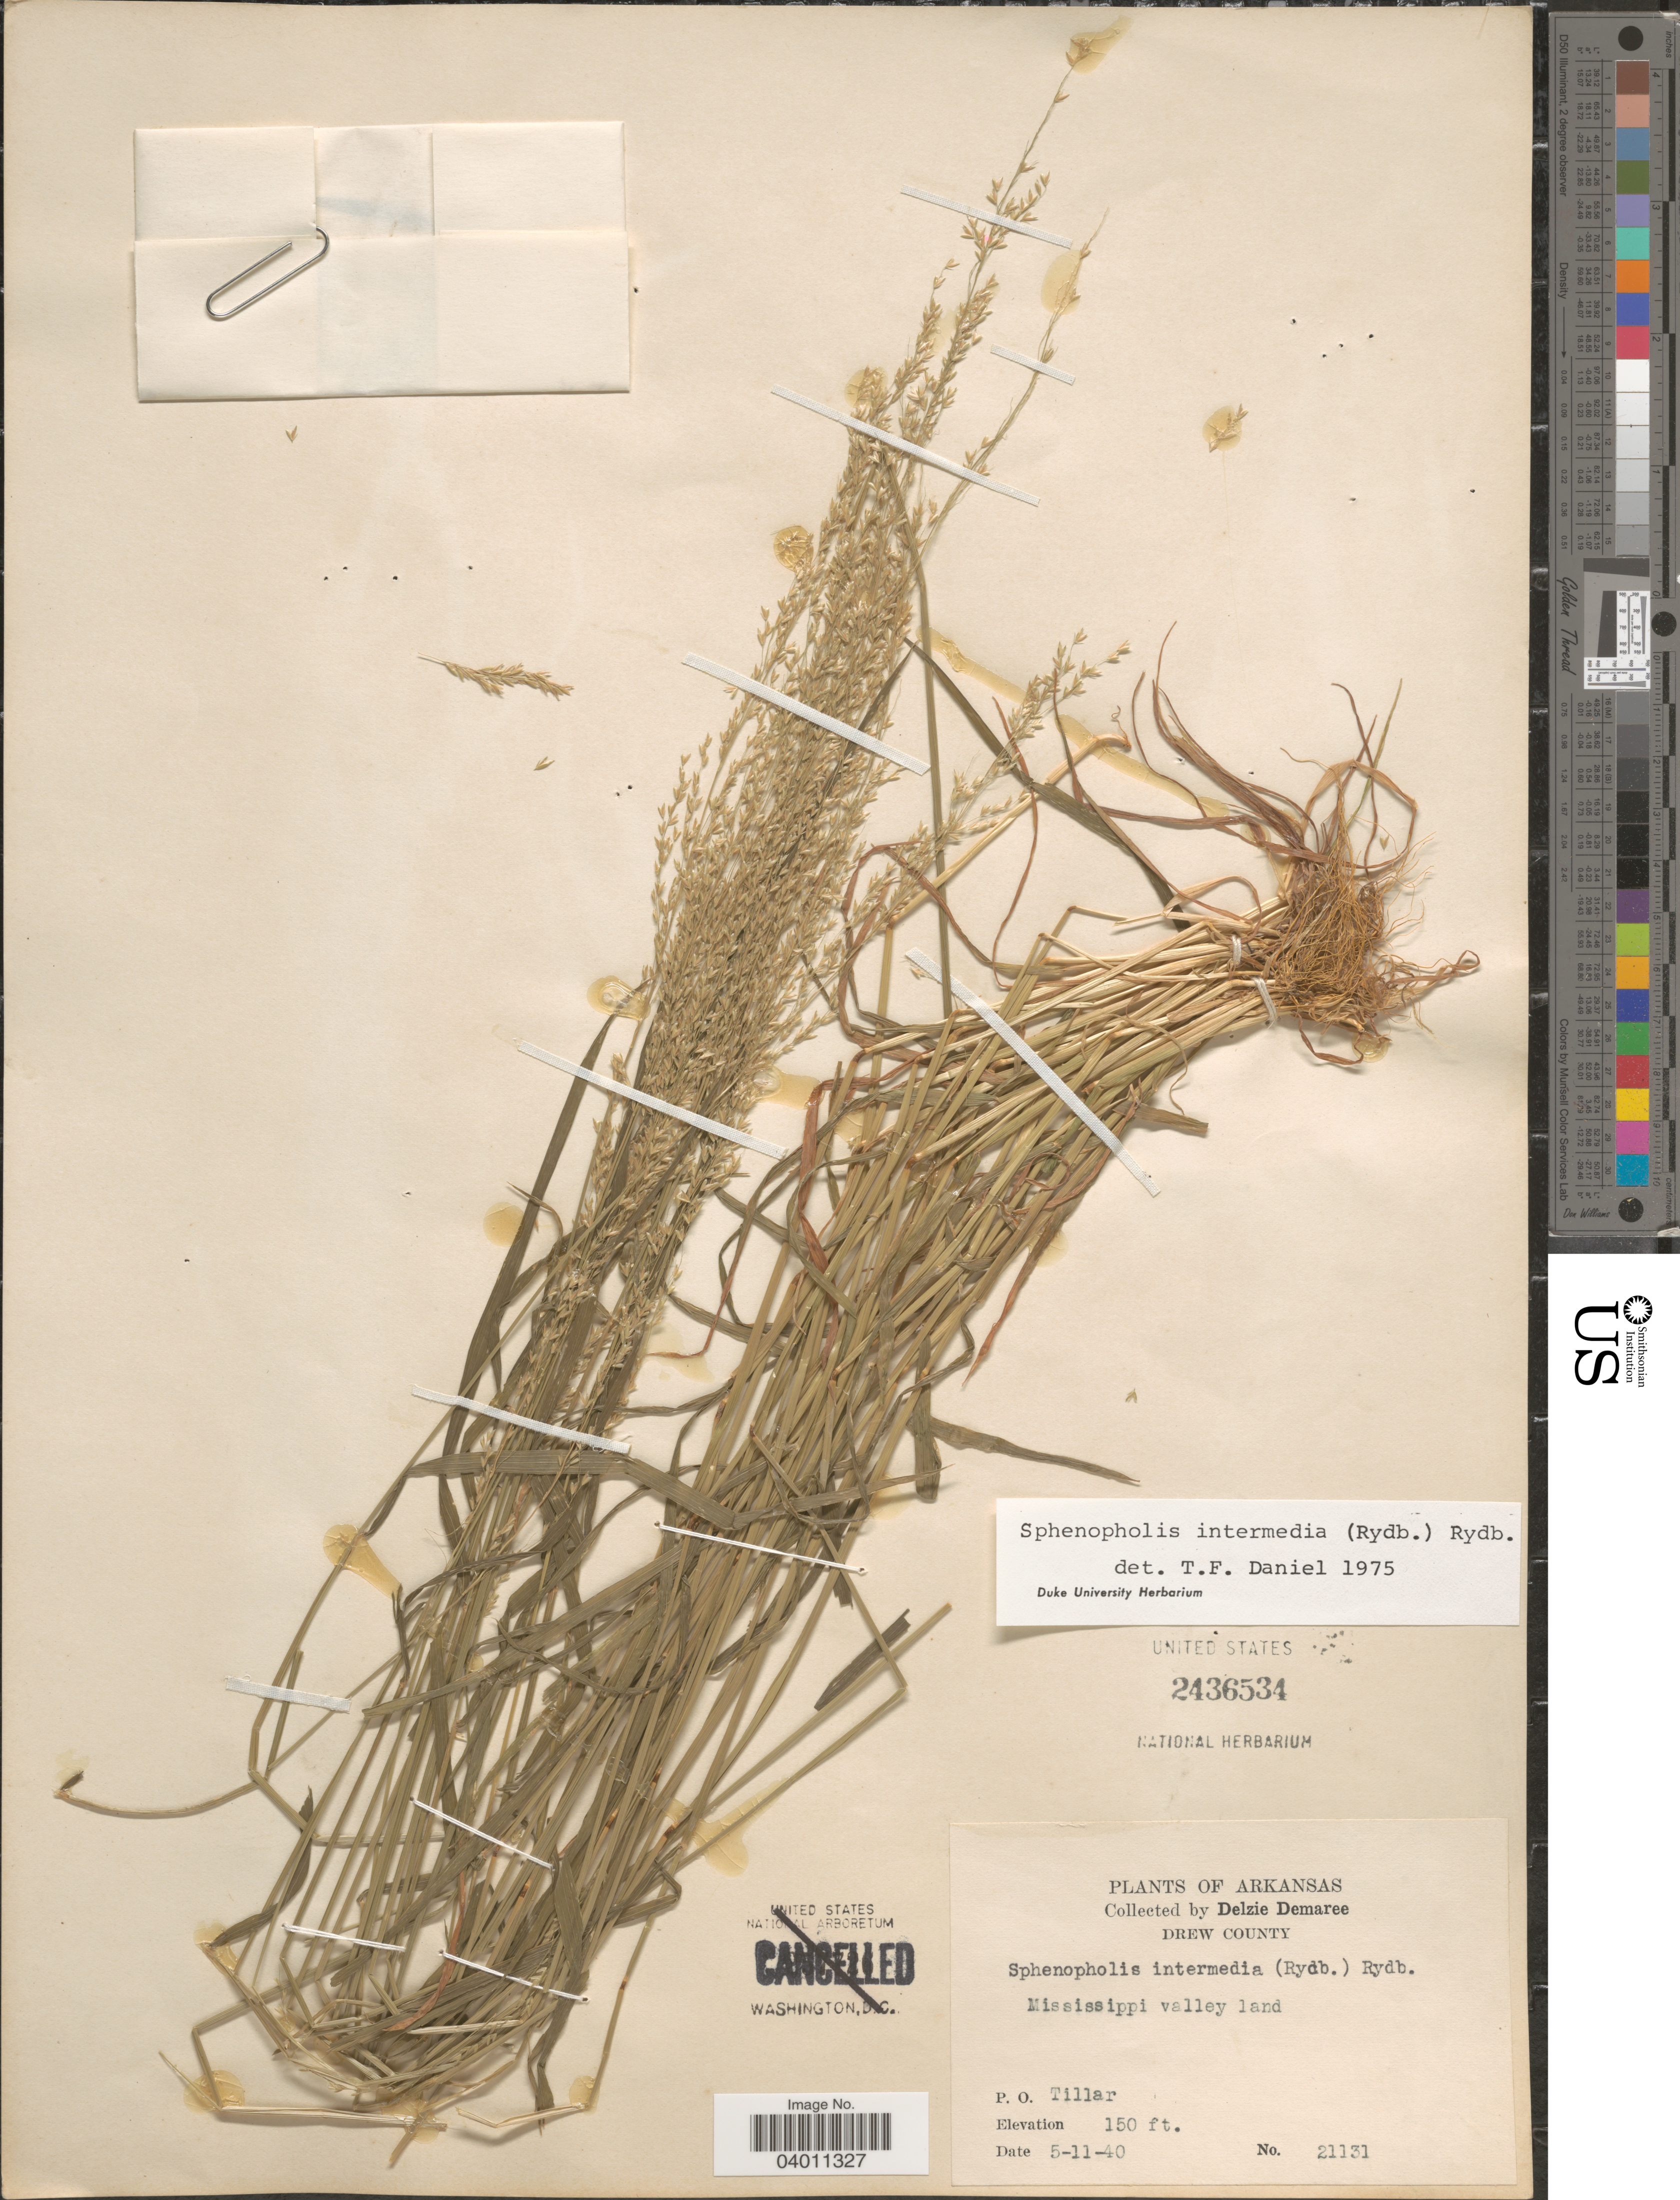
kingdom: Plantae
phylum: Tracheophyta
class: Liliopsida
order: Poales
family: Poaceae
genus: Sphenopholis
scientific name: Sphenopholis intermedia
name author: (Rydb.) Rydb.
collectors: D. Demaree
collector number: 21131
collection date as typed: Transcribed d/m/y: 11/5/40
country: United States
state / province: Arkansas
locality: Drew County. Mississippi valley land. P. O. Tillar.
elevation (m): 46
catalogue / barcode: US 2436534